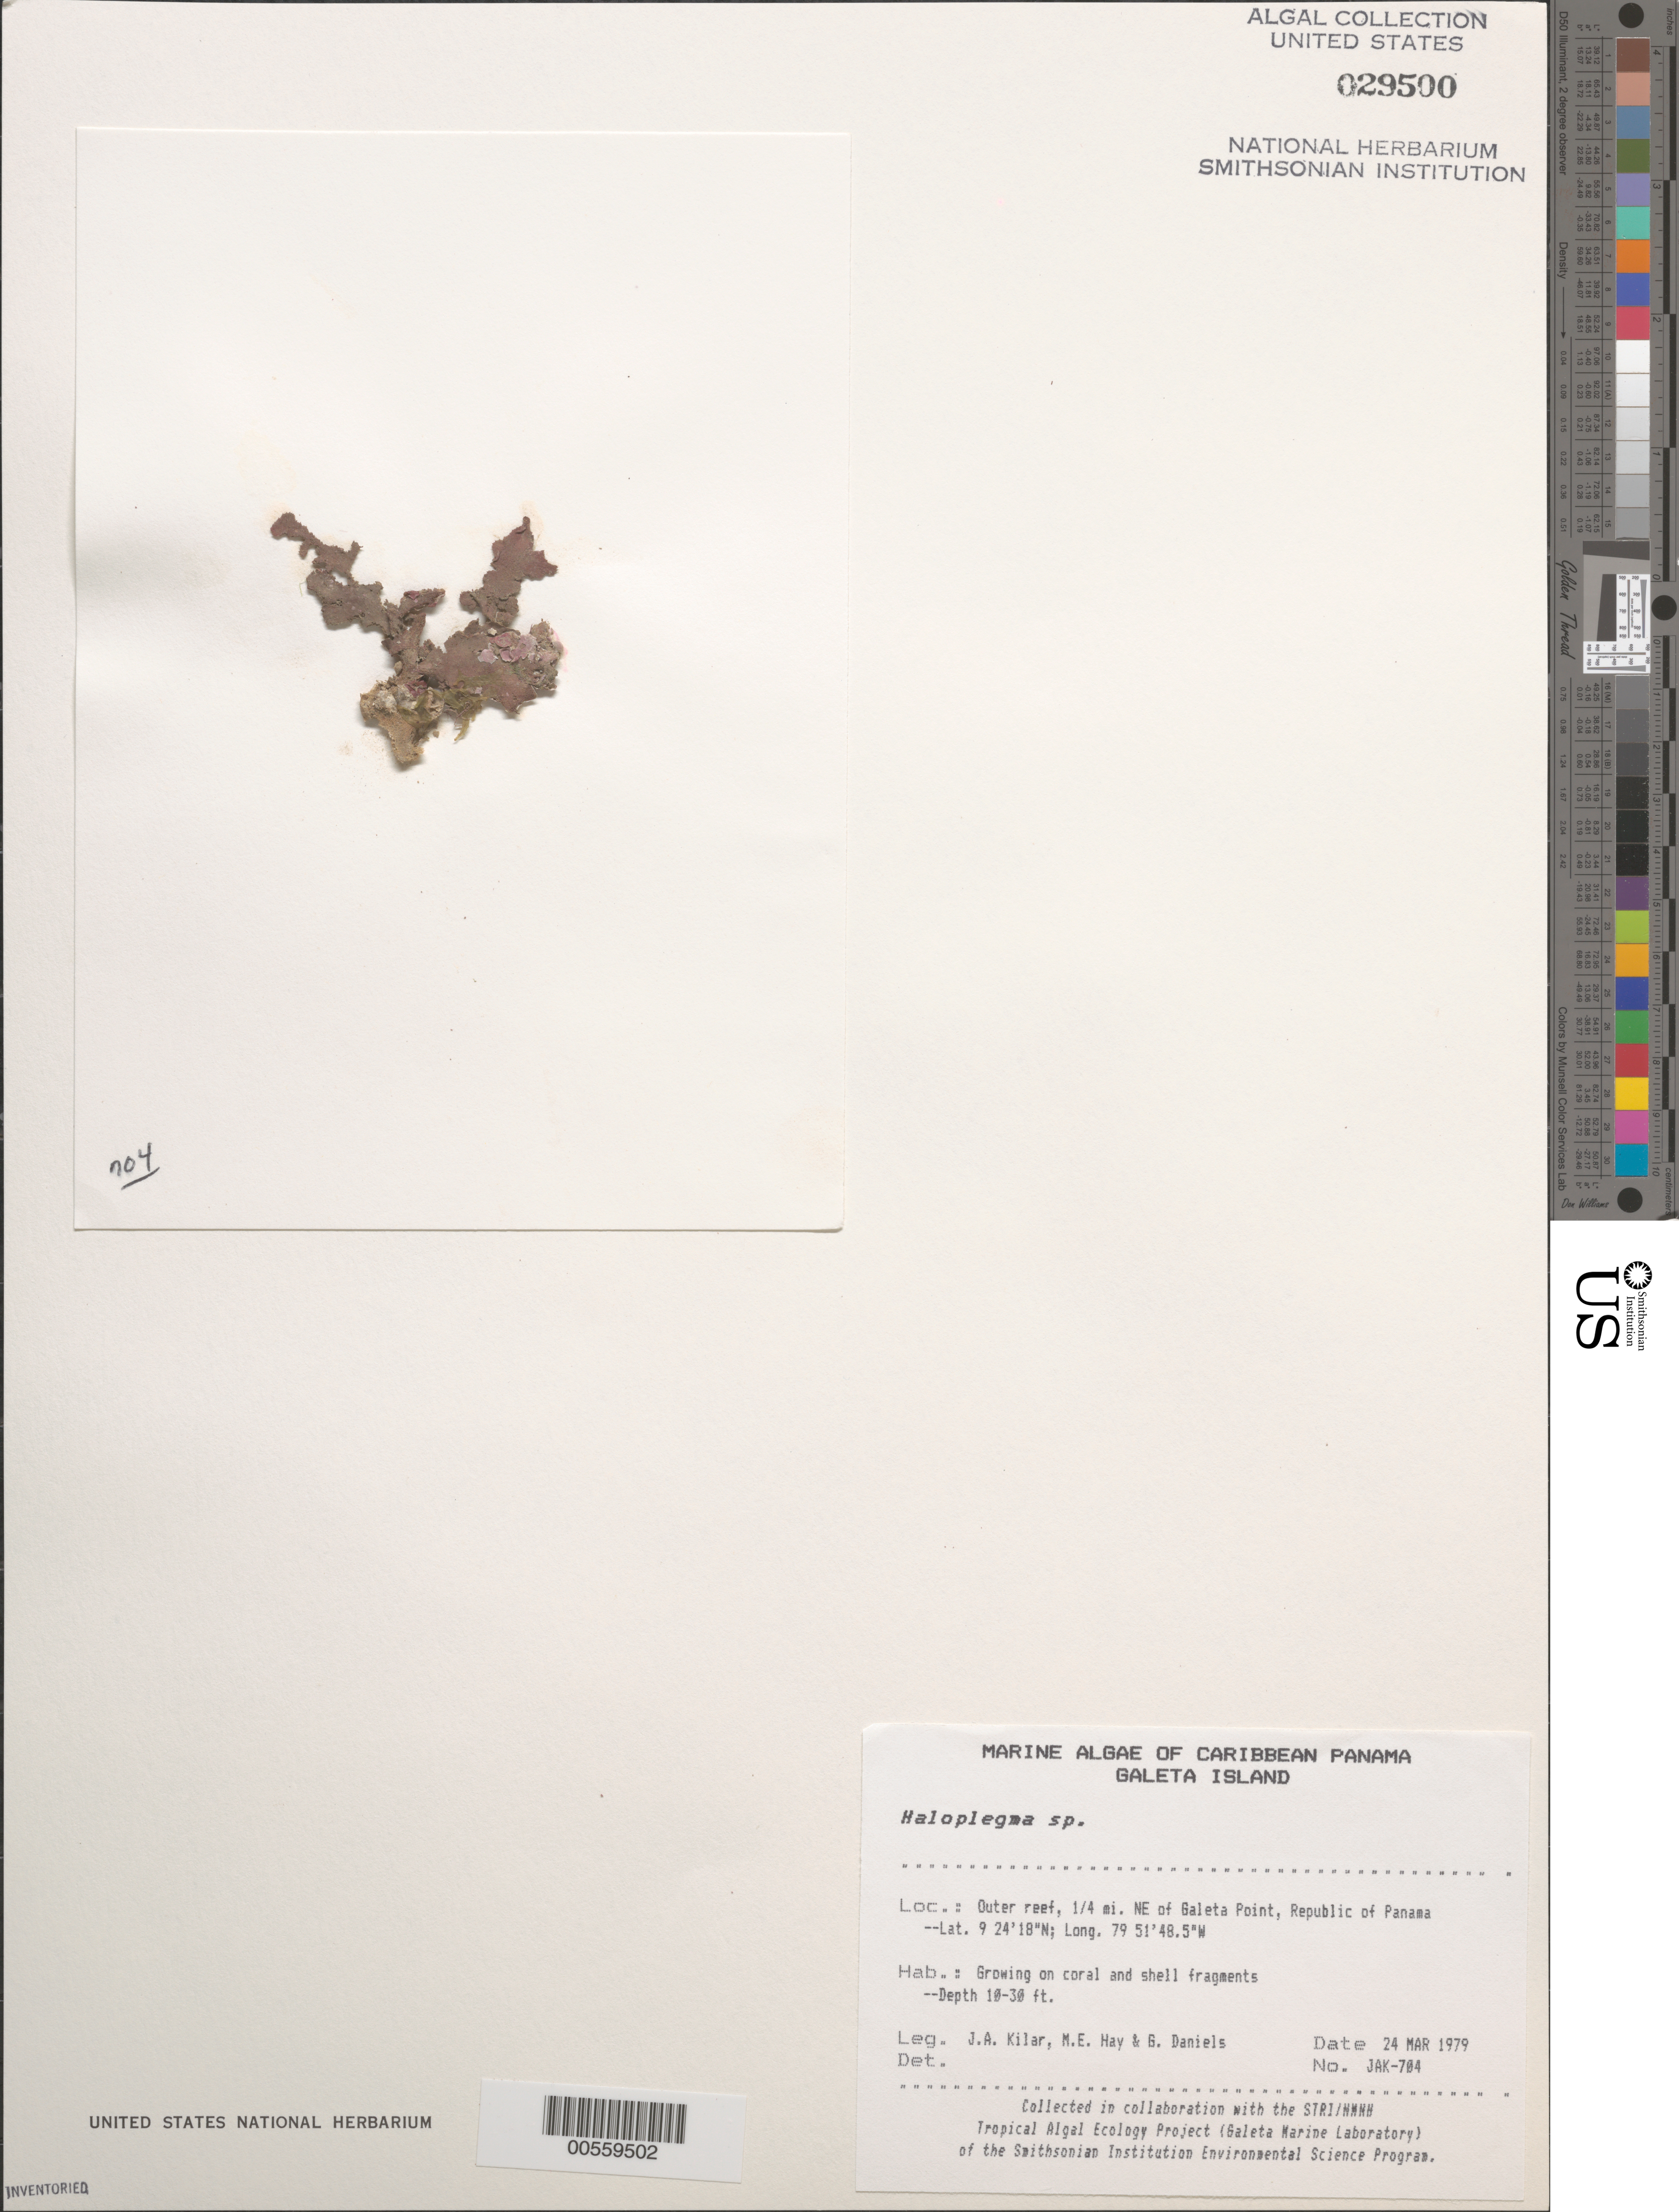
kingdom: Plantae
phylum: Rhodophyta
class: Florideophyceae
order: Ceramiales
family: Wrangeliaceae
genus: Haloplegma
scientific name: Haloplegma sp.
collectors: J. A. Kilar, M. E. Hay & G. S. Daniels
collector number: JAK-704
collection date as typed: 24 Mar 1979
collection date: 1979-03-24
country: Panama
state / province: Colón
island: Galeta Island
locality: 1/4th mile northeast of Galeta Point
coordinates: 9 24' 18" N, 79 51' 48.5" W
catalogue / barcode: US 29500